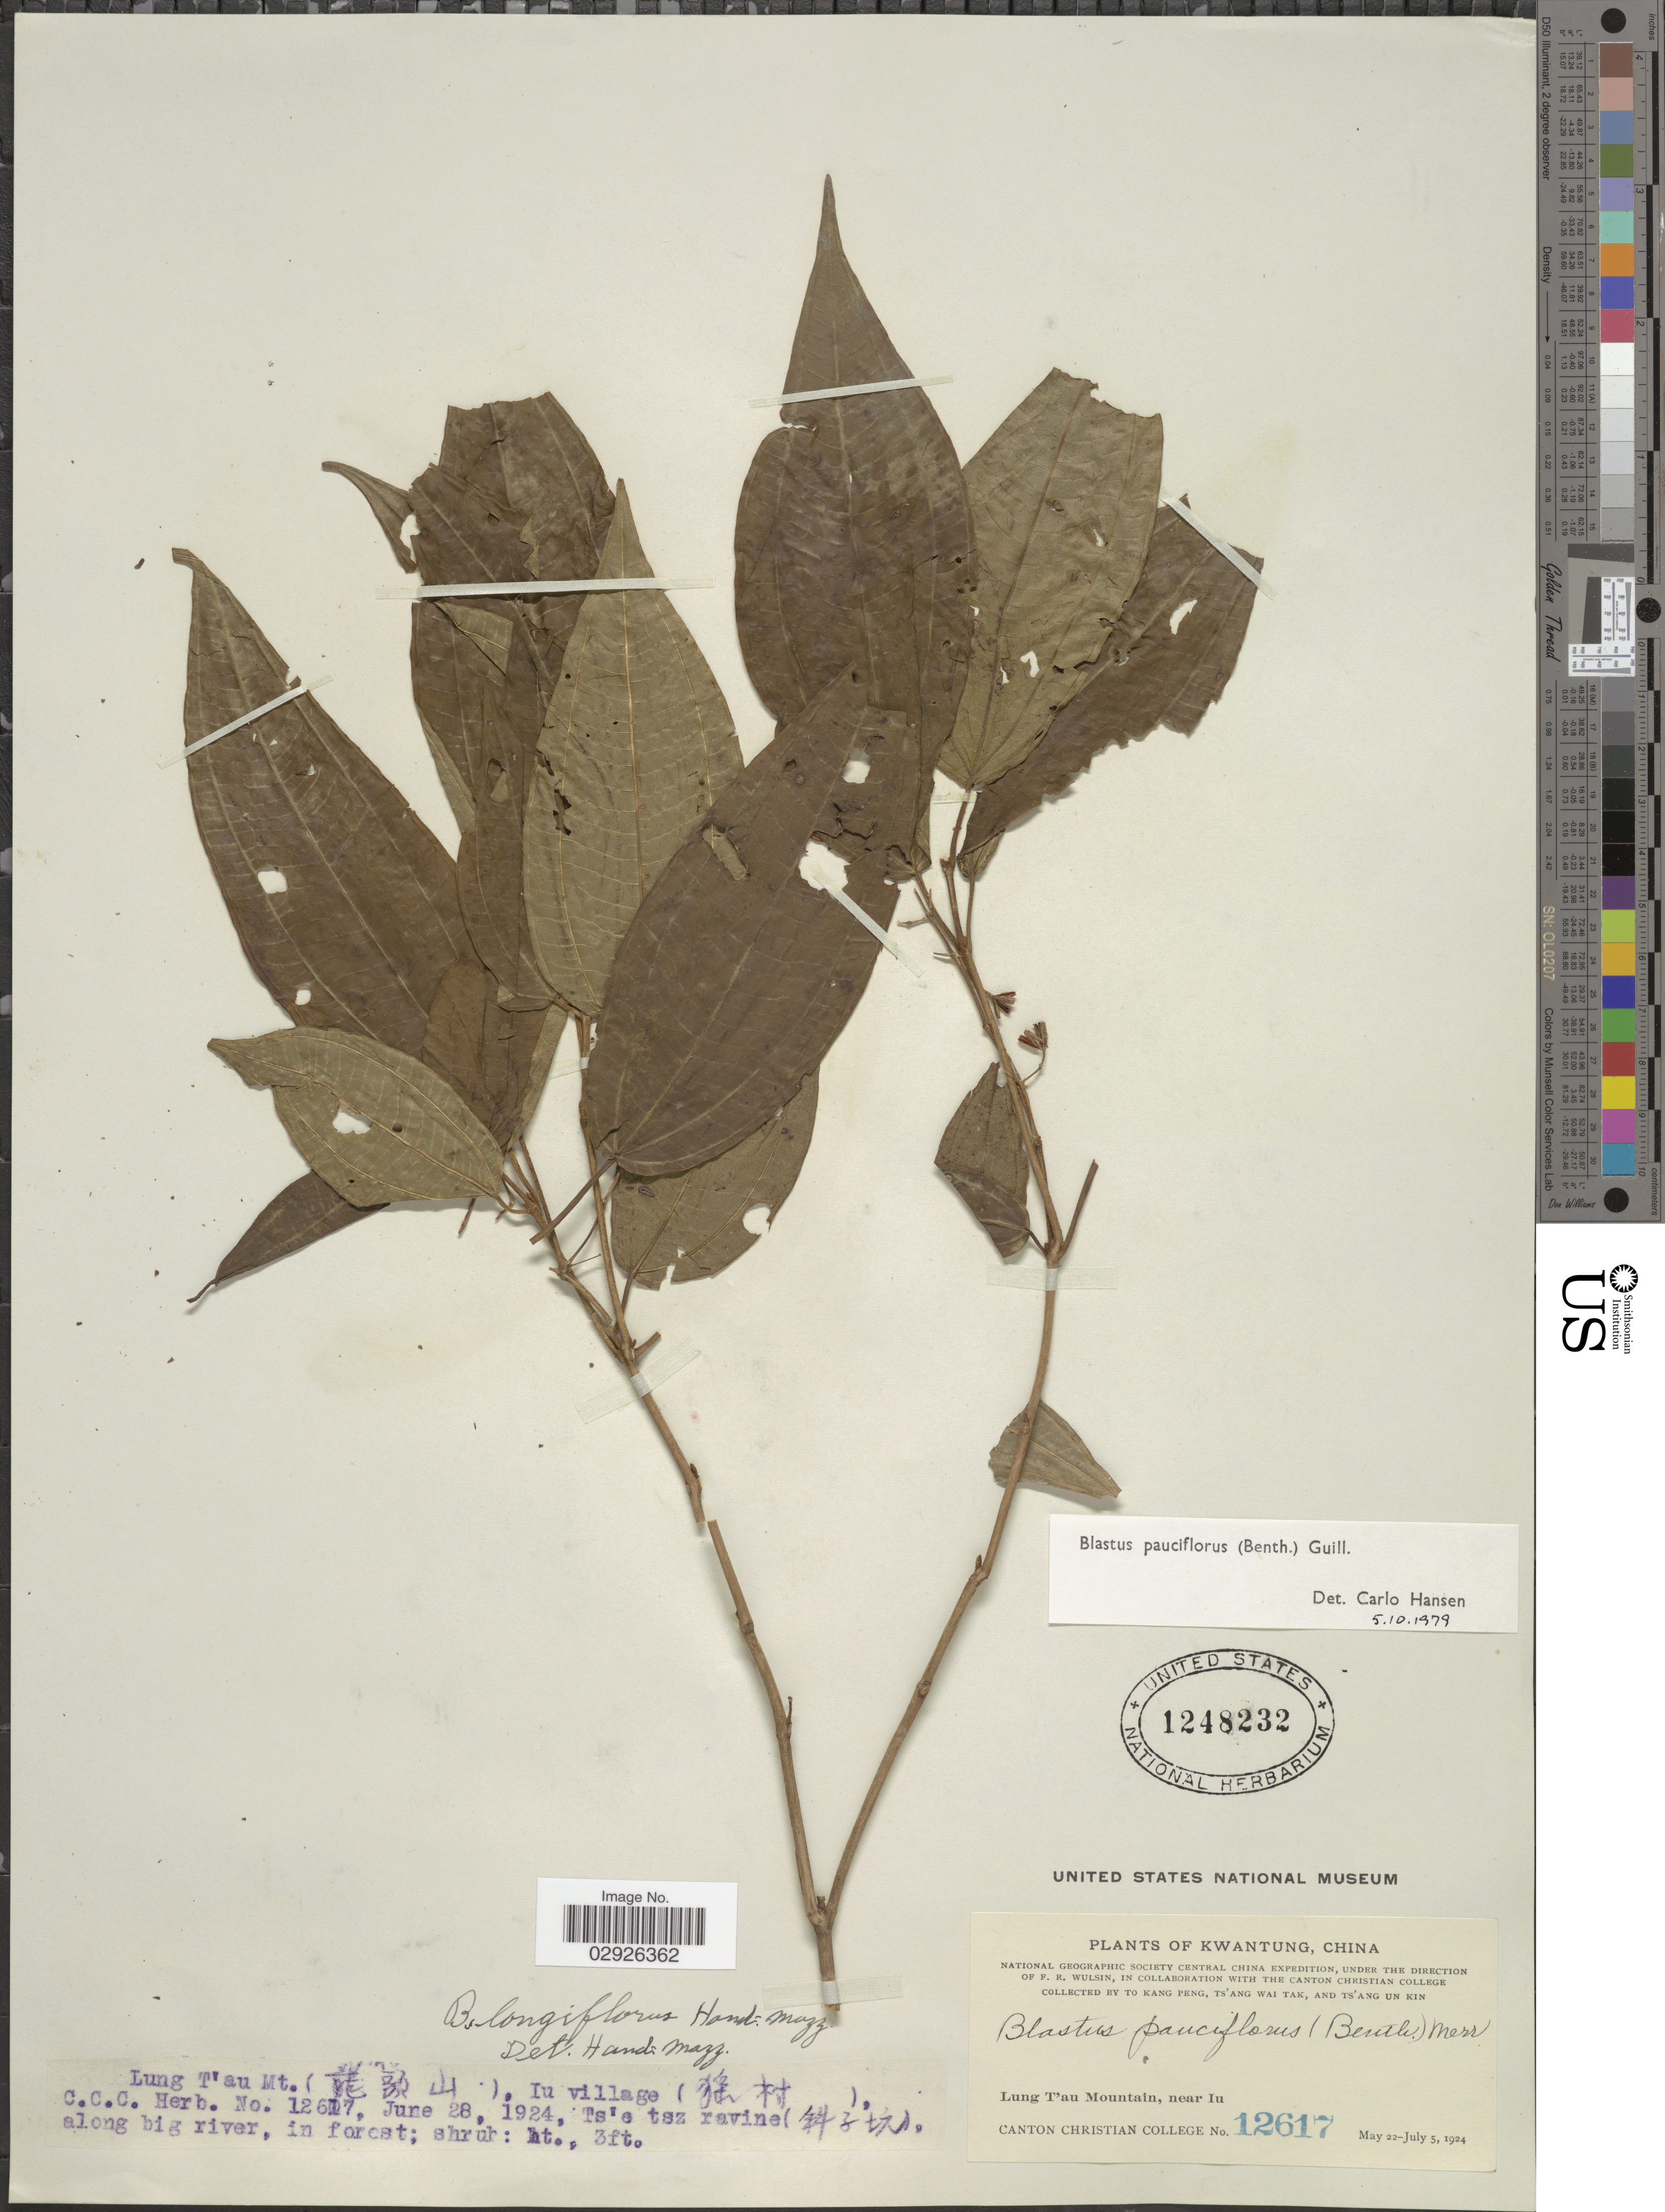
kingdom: Plantae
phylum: Tracheophyta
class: Magnoliopsida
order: Myrtales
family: Melastomataceae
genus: Blastus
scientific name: Blastus pauciflorus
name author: (Benth.) Guillaumin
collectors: Canton Christian College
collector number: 12617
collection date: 1924-06-28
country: China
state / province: Guangdong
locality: Kwantung, Lung T'au Mountain, near Iu, Iu village, Ts'e tsz ravine.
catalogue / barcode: US 1248232